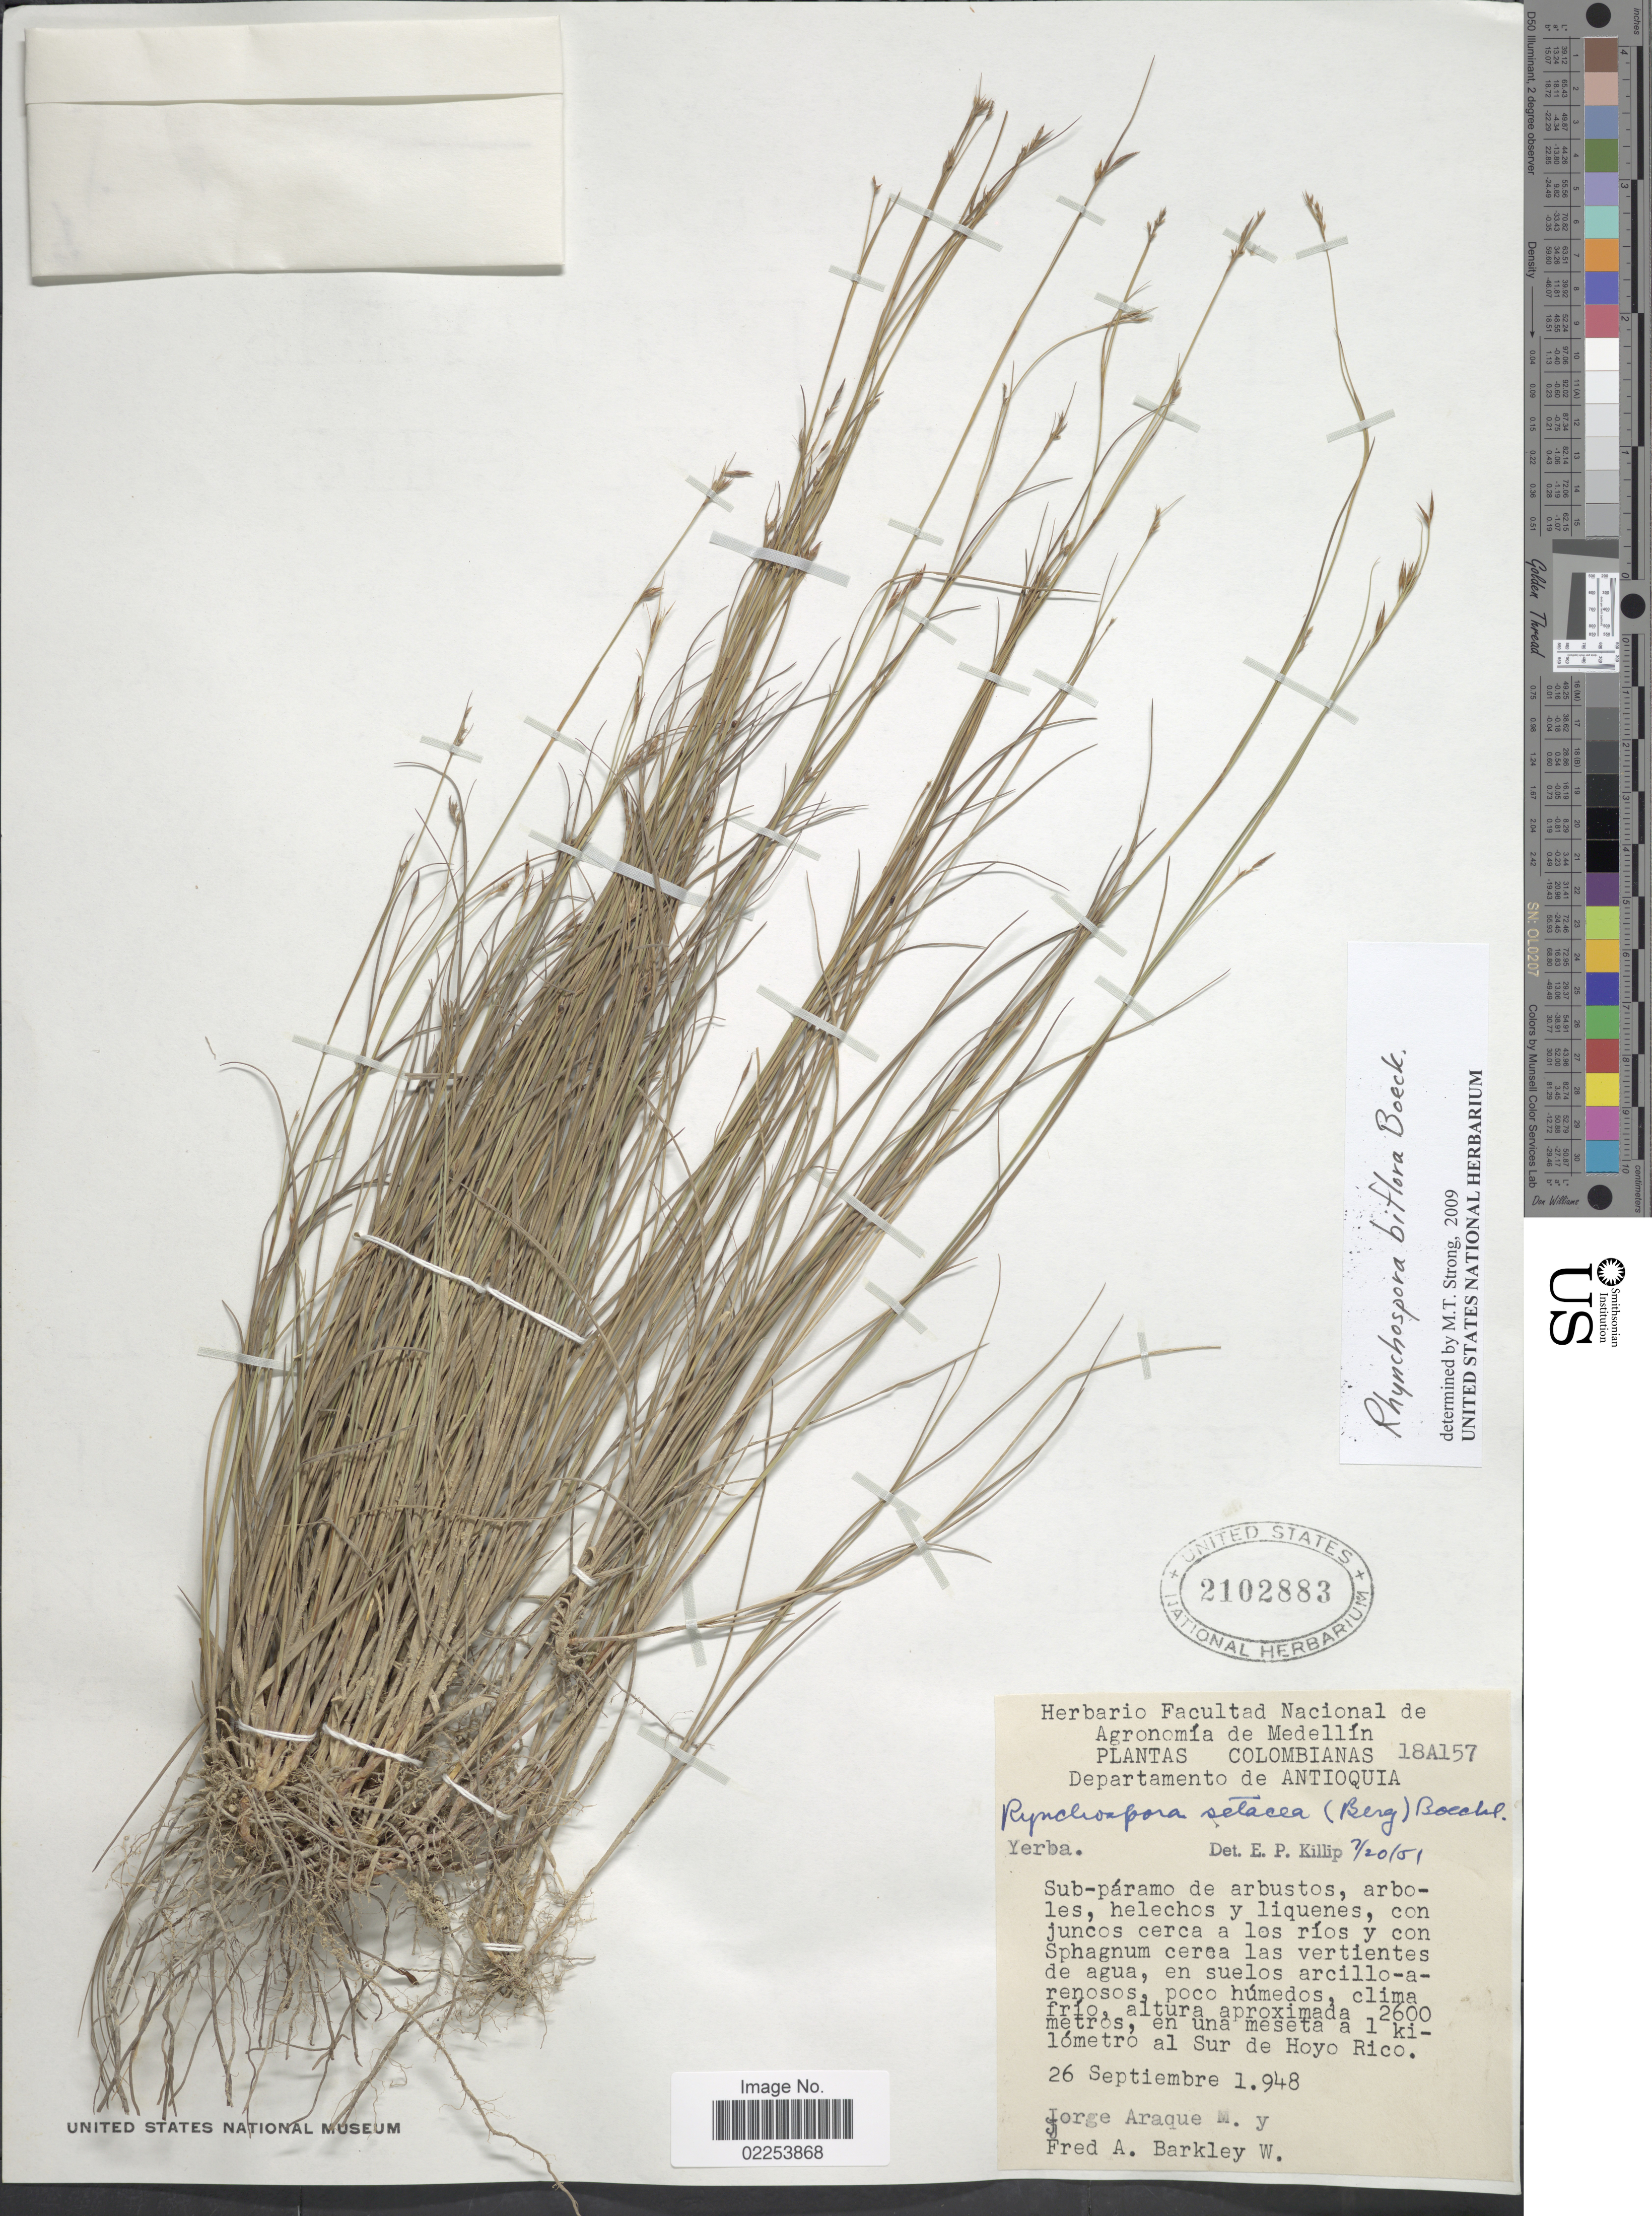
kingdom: Plantae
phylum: Tracheophyta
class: Liliopsida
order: Poales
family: Cyperaceae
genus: Rhynchospora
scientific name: Rhynchospora biflora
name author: Boeckeler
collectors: J. A. Molina & F. A. Barkley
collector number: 18A157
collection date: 1948-09-26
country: Colombia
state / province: Antioquia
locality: Yerba [unsure placement] En una meseta a 1 kilometro al Sur de Hoyo Rico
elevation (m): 2600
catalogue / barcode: US 2102883